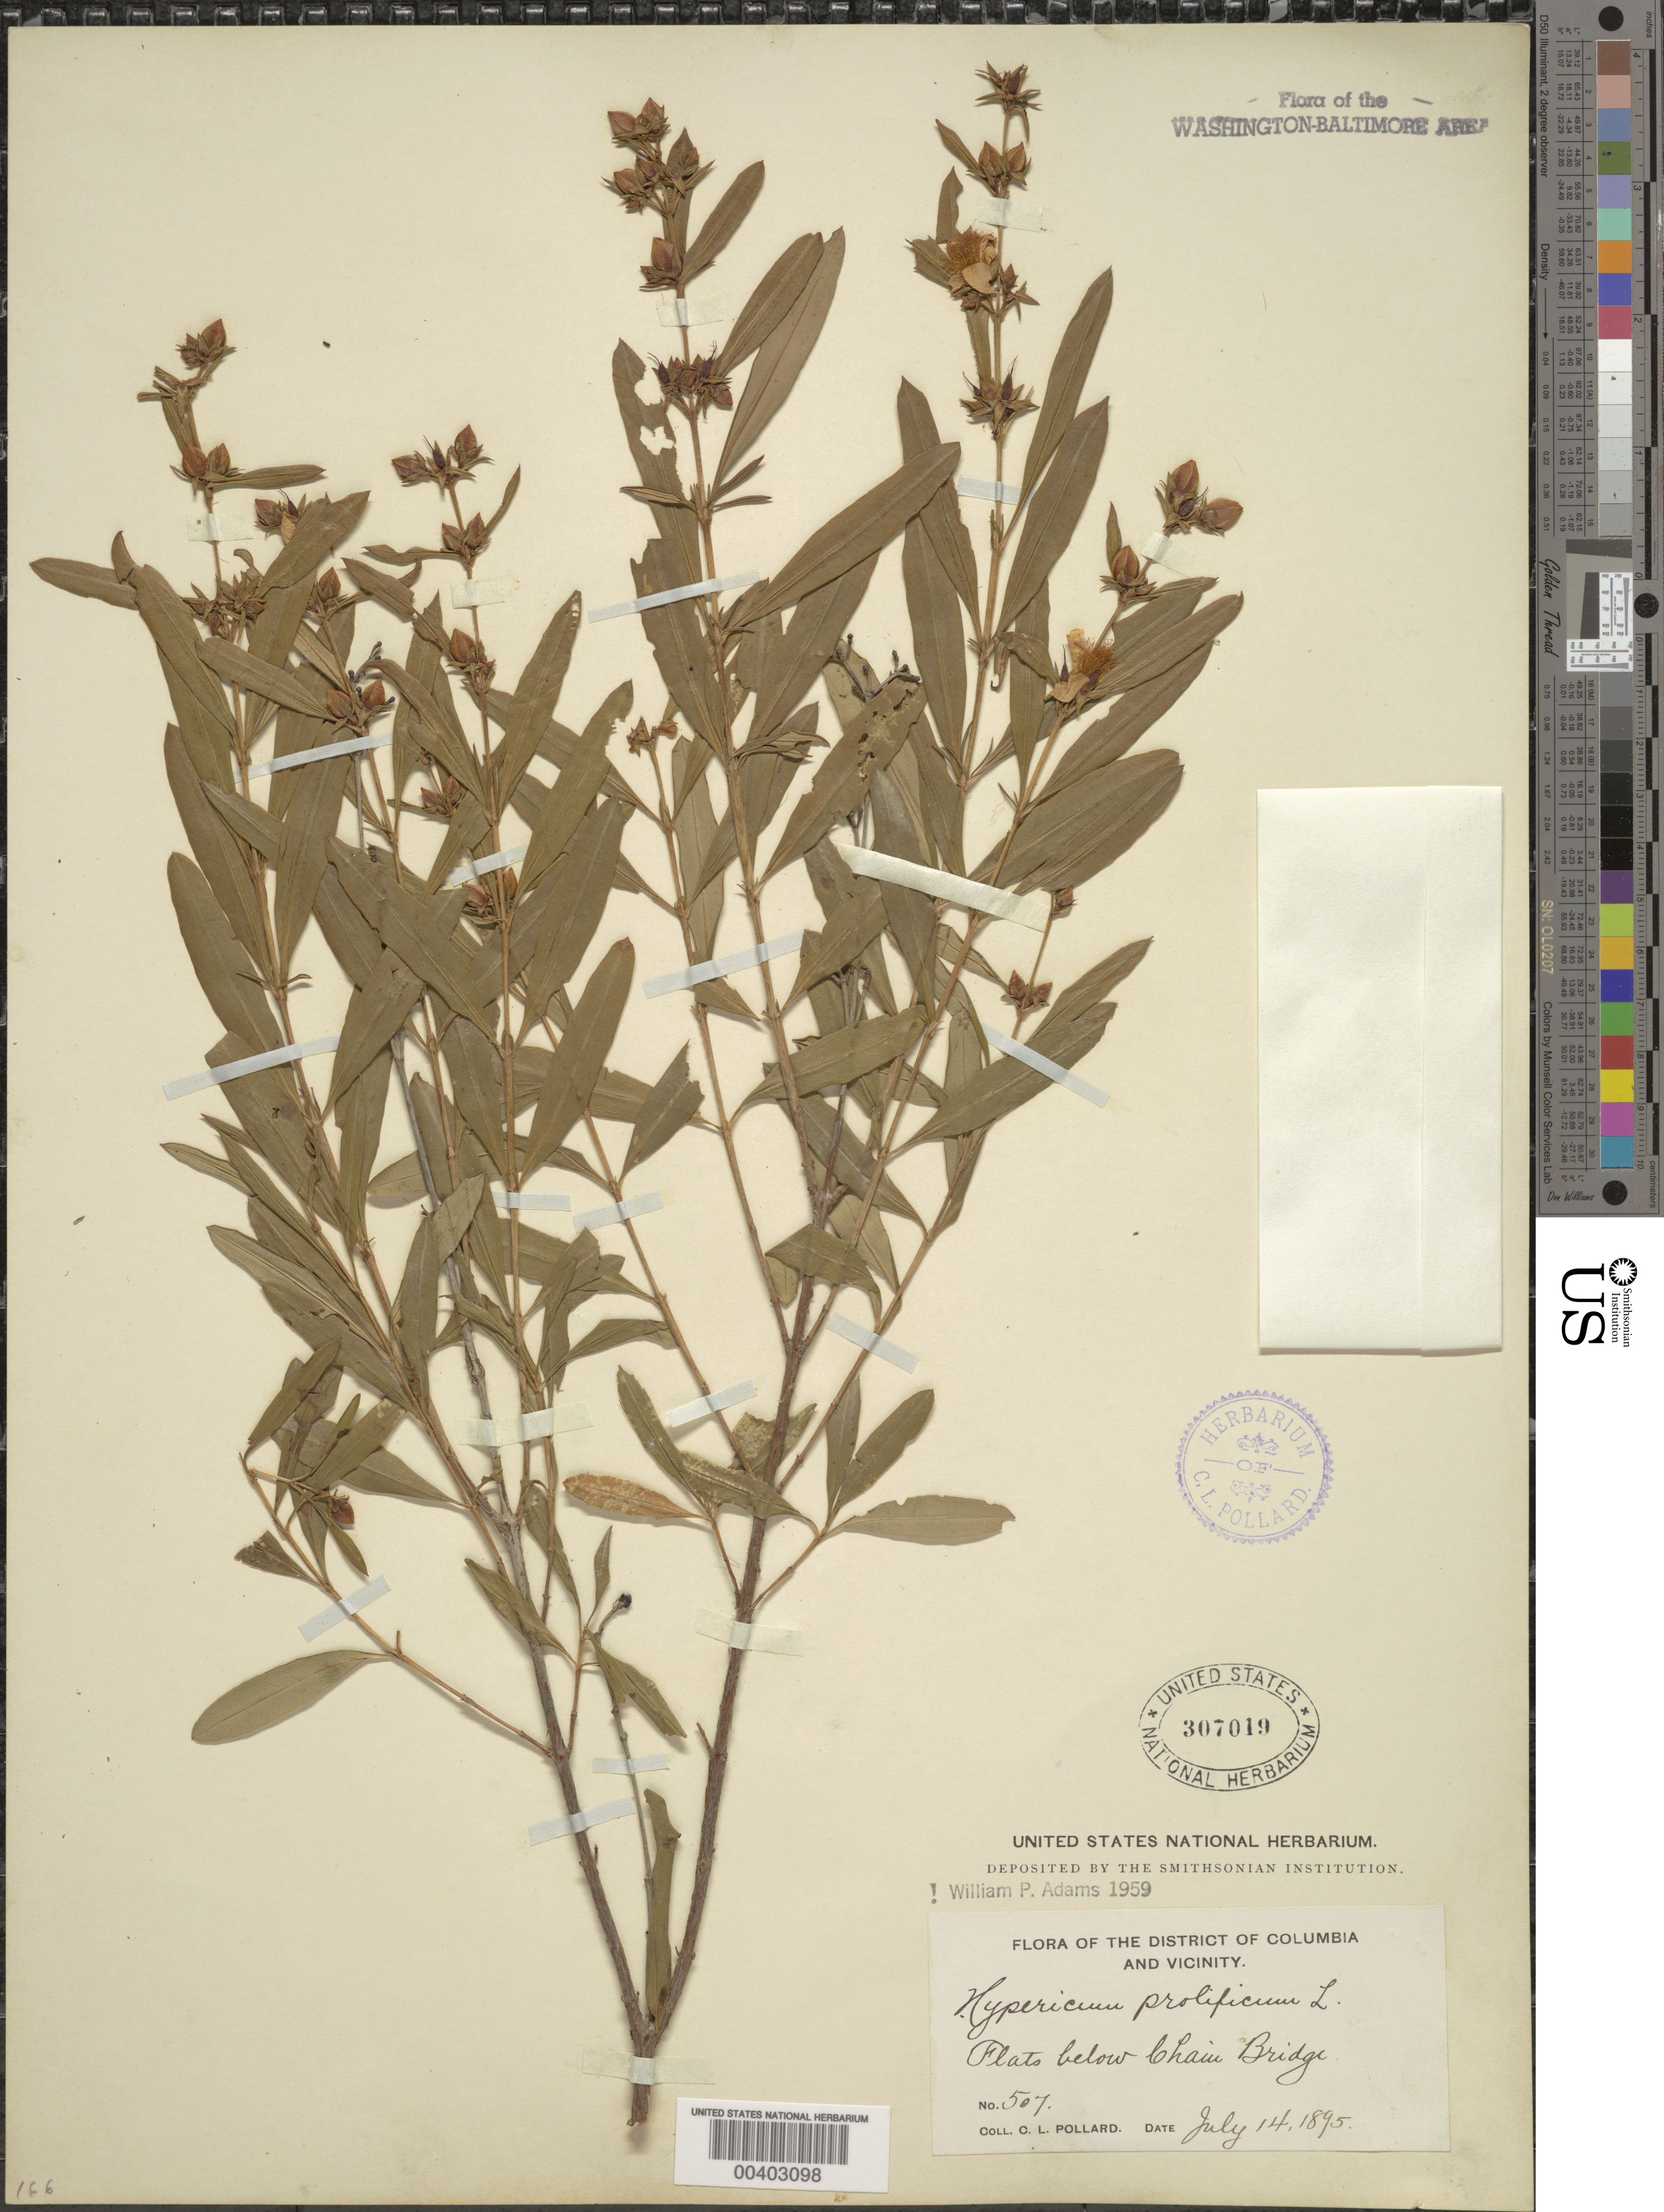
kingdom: Plantae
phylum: Tracheophyta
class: Magnoliopsida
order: Malpighiales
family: Hypericaceae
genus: Hypericum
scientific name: Hypericum prolificum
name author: L.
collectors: H. A. Allard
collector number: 507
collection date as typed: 14 Jul 1895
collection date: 1895-07-14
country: United States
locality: Below Chain Bridge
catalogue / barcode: US 307019